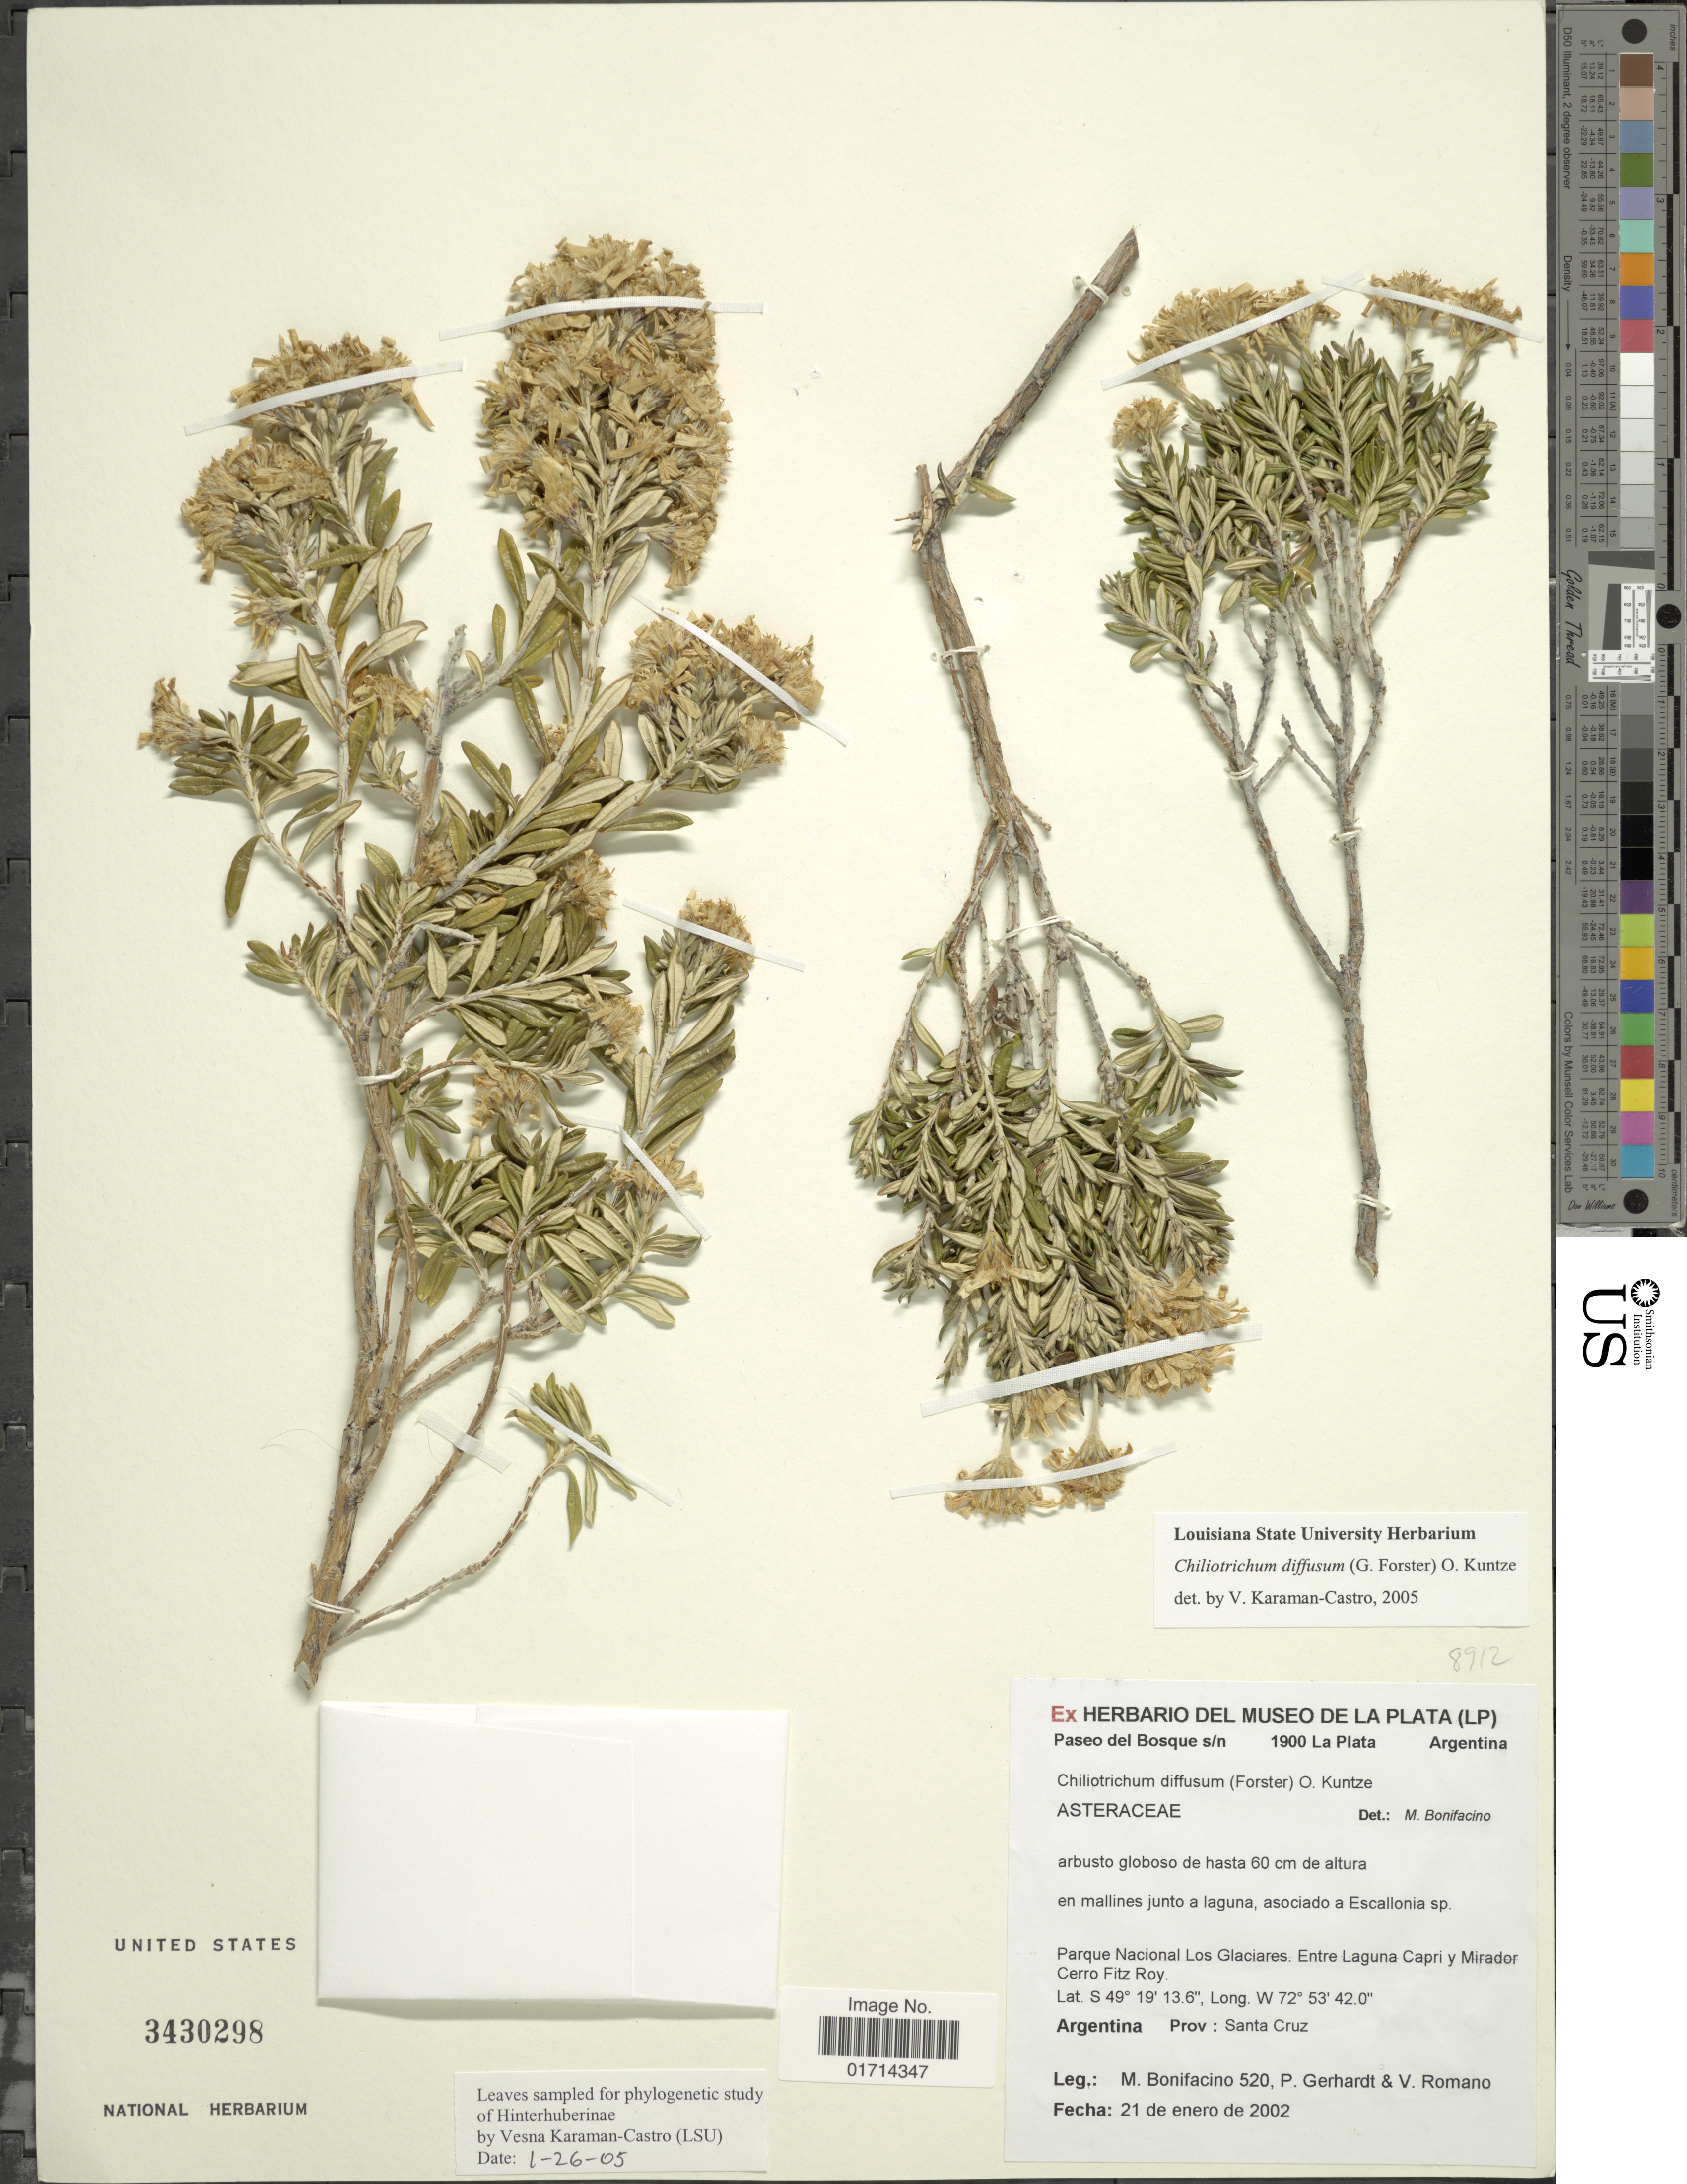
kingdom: Plantae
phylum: Tracheophyta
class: Magnoliopsida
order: Asterales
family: Asteraceae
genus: Chiliotrichum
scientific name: Chiliotrichum diffusum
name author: (G. Forst.) Kuntze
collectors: M. Bonifacino, P. Gerhardt & V. Romano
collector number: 0520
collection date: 2002-01-21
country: Argentina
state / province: Santa Cruz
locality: Parque Nacional Los Glaciares, Entre laguna Capri y Mirador Cerro Fitz Roy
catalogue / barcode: US 3430298